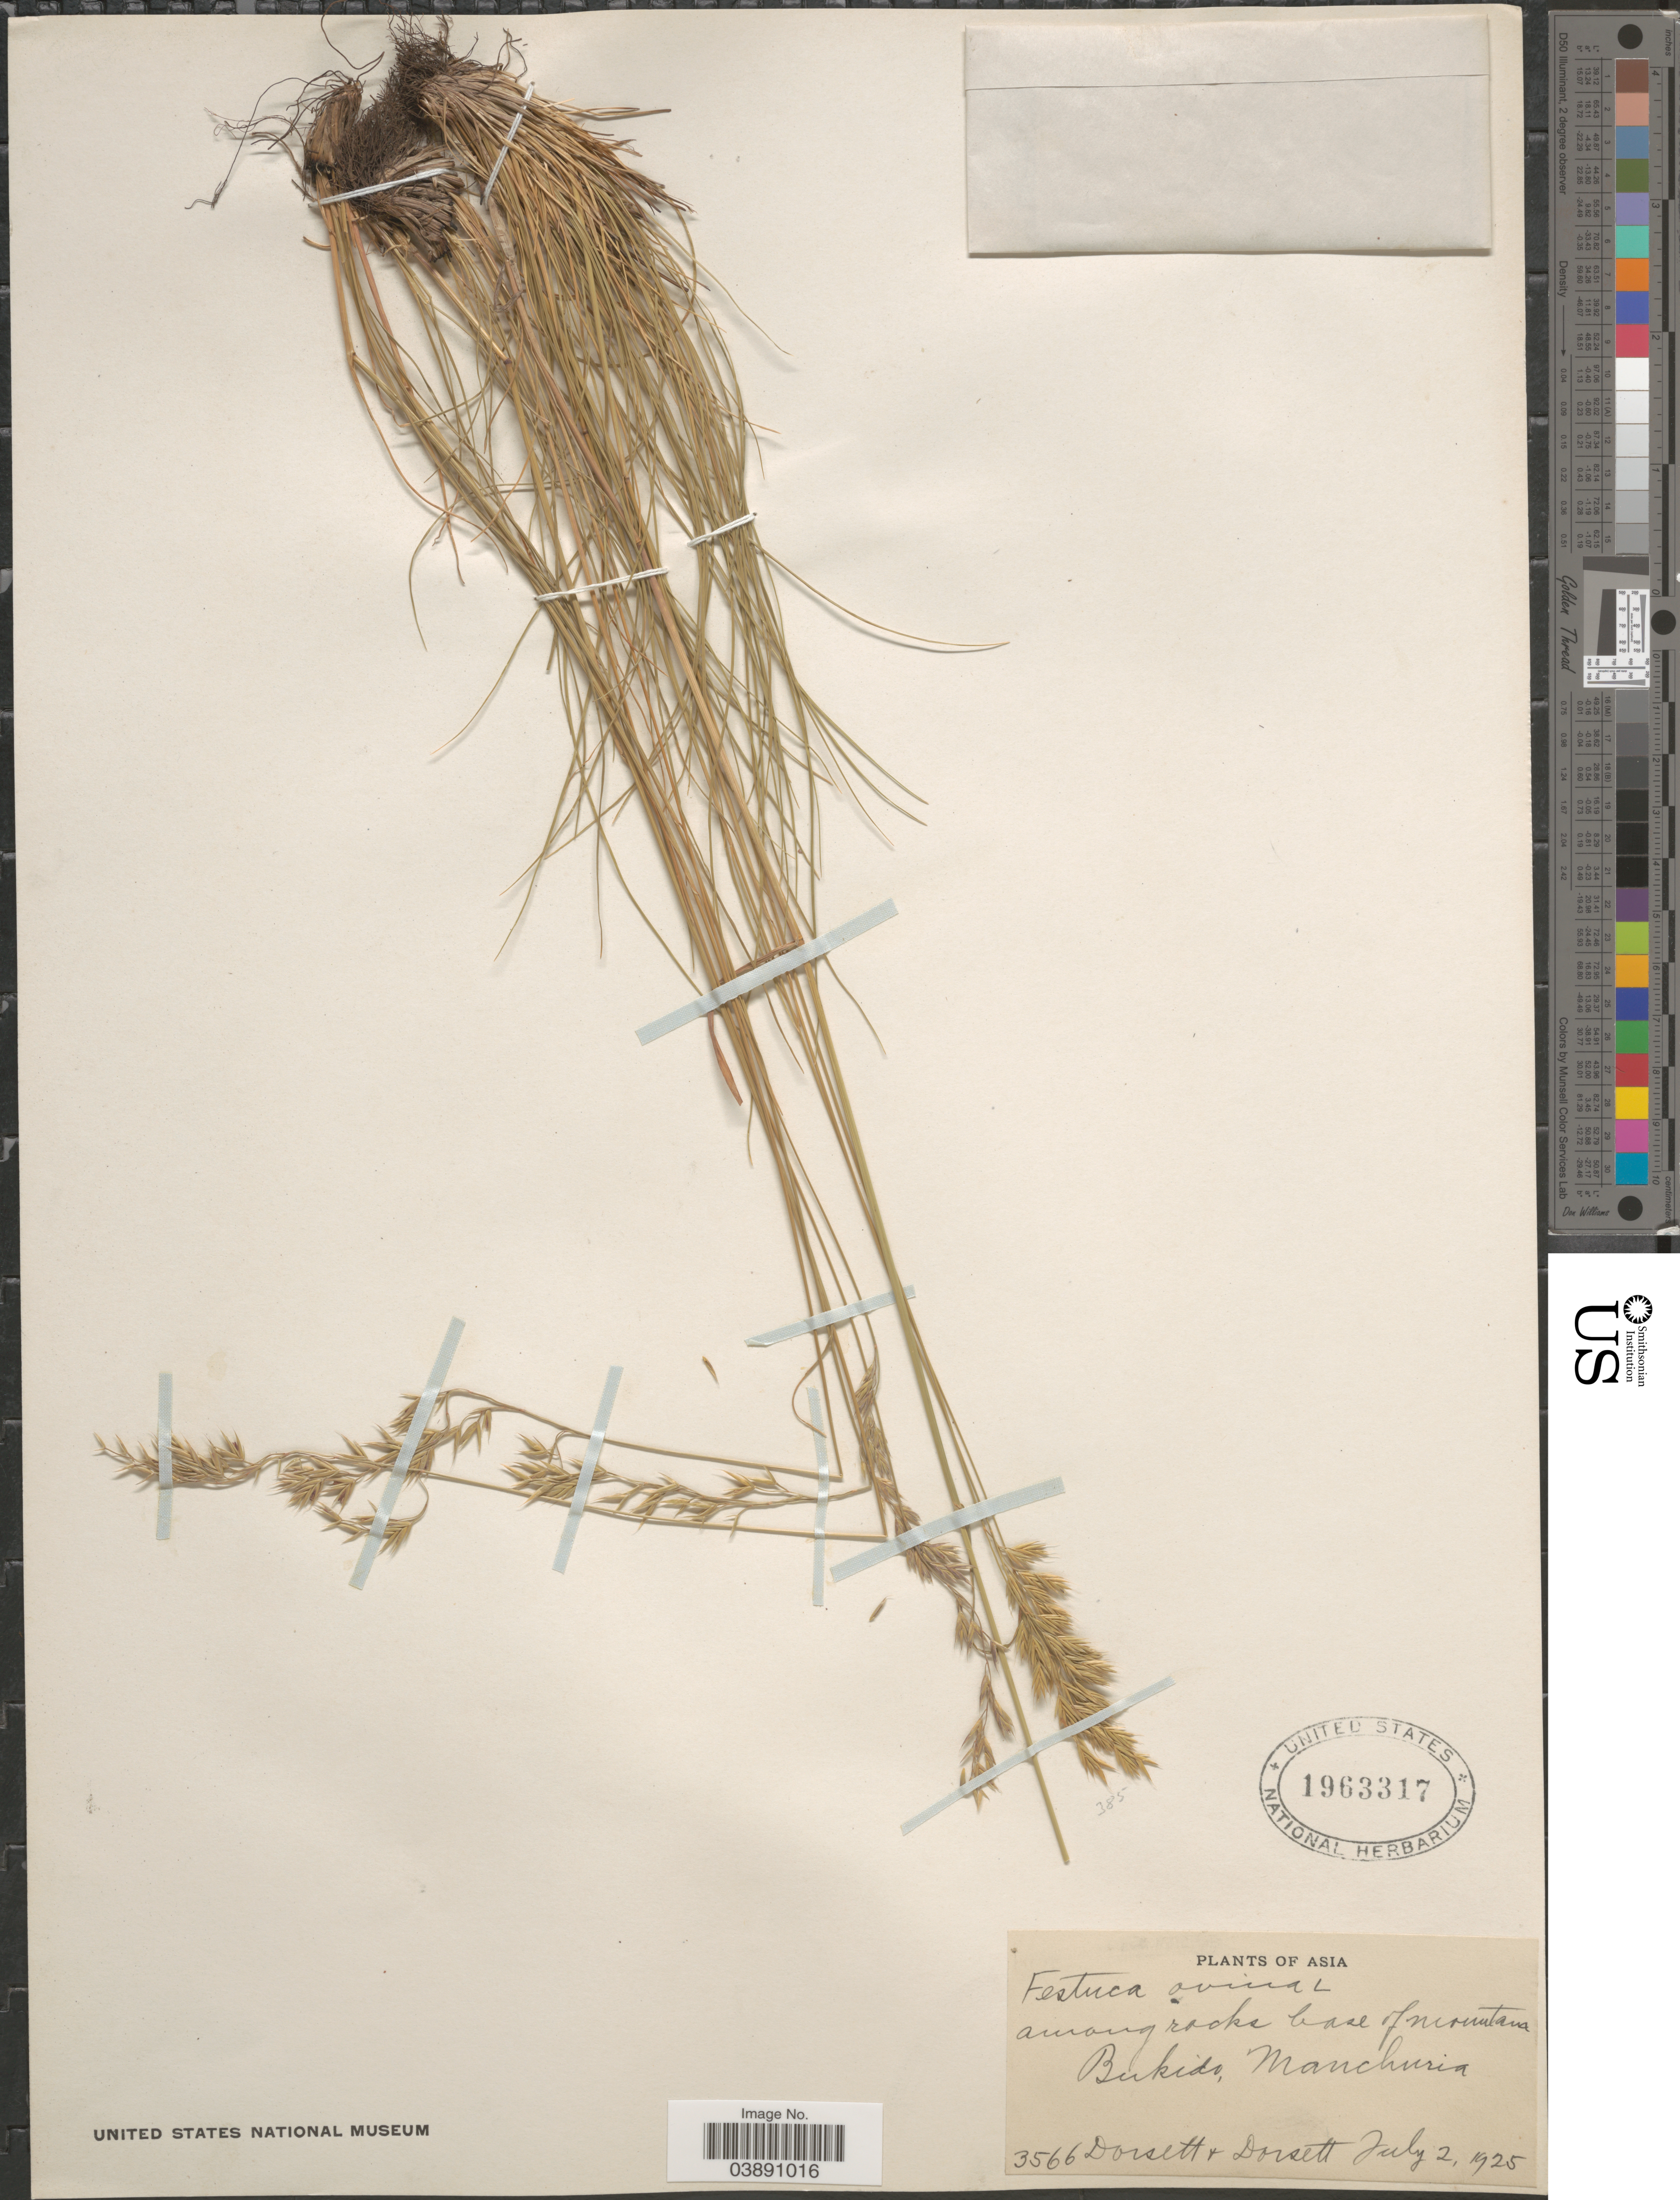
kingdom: Plantae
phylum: Tracheophyta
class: Liliopsida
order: Poales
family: Poaceae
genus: Festuca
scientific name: Festuca ovina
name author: L.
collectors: -- Dorsett & -- Dorsett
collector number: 3566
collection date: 1925-07-02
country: China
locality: Asia. Among rocks base of mountain, Bukido, Manchuria.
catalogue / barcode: US 1963317